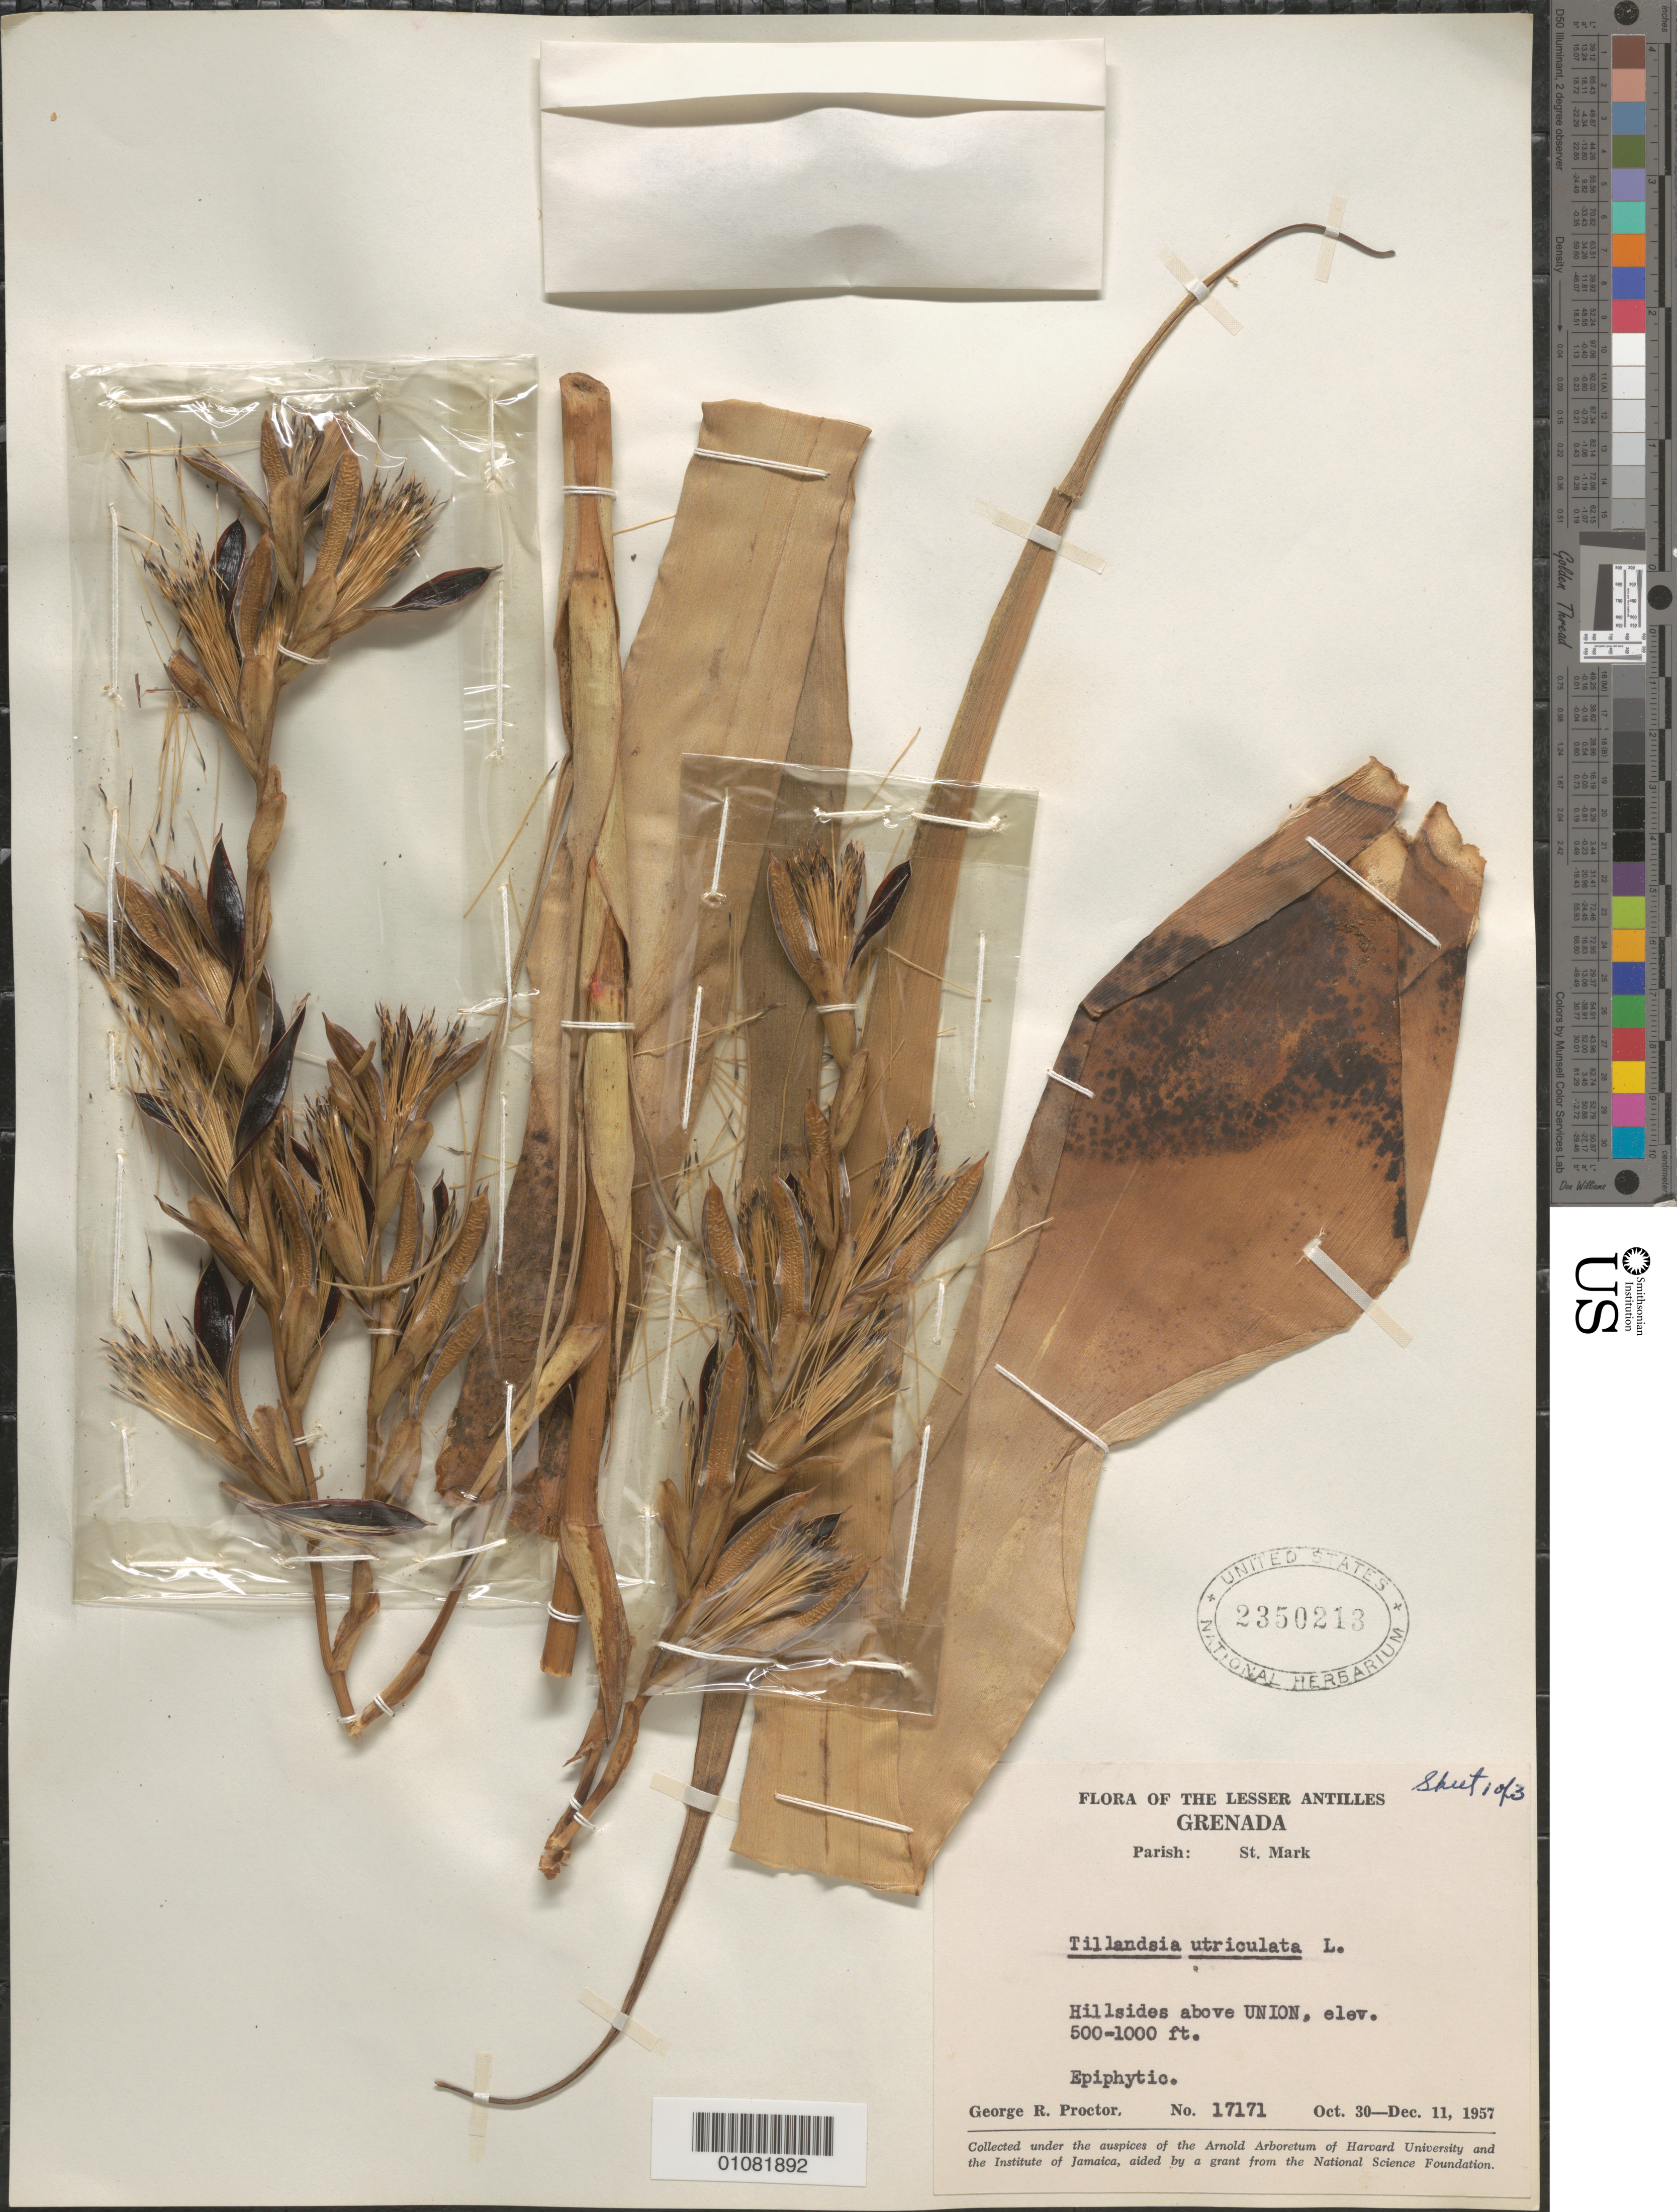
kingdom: Plantae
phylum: Tracheophyta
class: Liliopsida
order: Poales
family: Bromeliaceae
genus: Tillandsia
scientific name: Tillandsia utriculata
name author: L.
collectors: G. R. Proctor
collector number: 17171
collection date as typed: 30 Oct 1957 to 11 Dec 1957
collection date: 1957-10-30/1957-12-11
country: Grenada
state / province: Saint Mark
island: Grenada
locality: Hillsides above Union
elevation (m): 152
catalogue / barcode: US 2350213